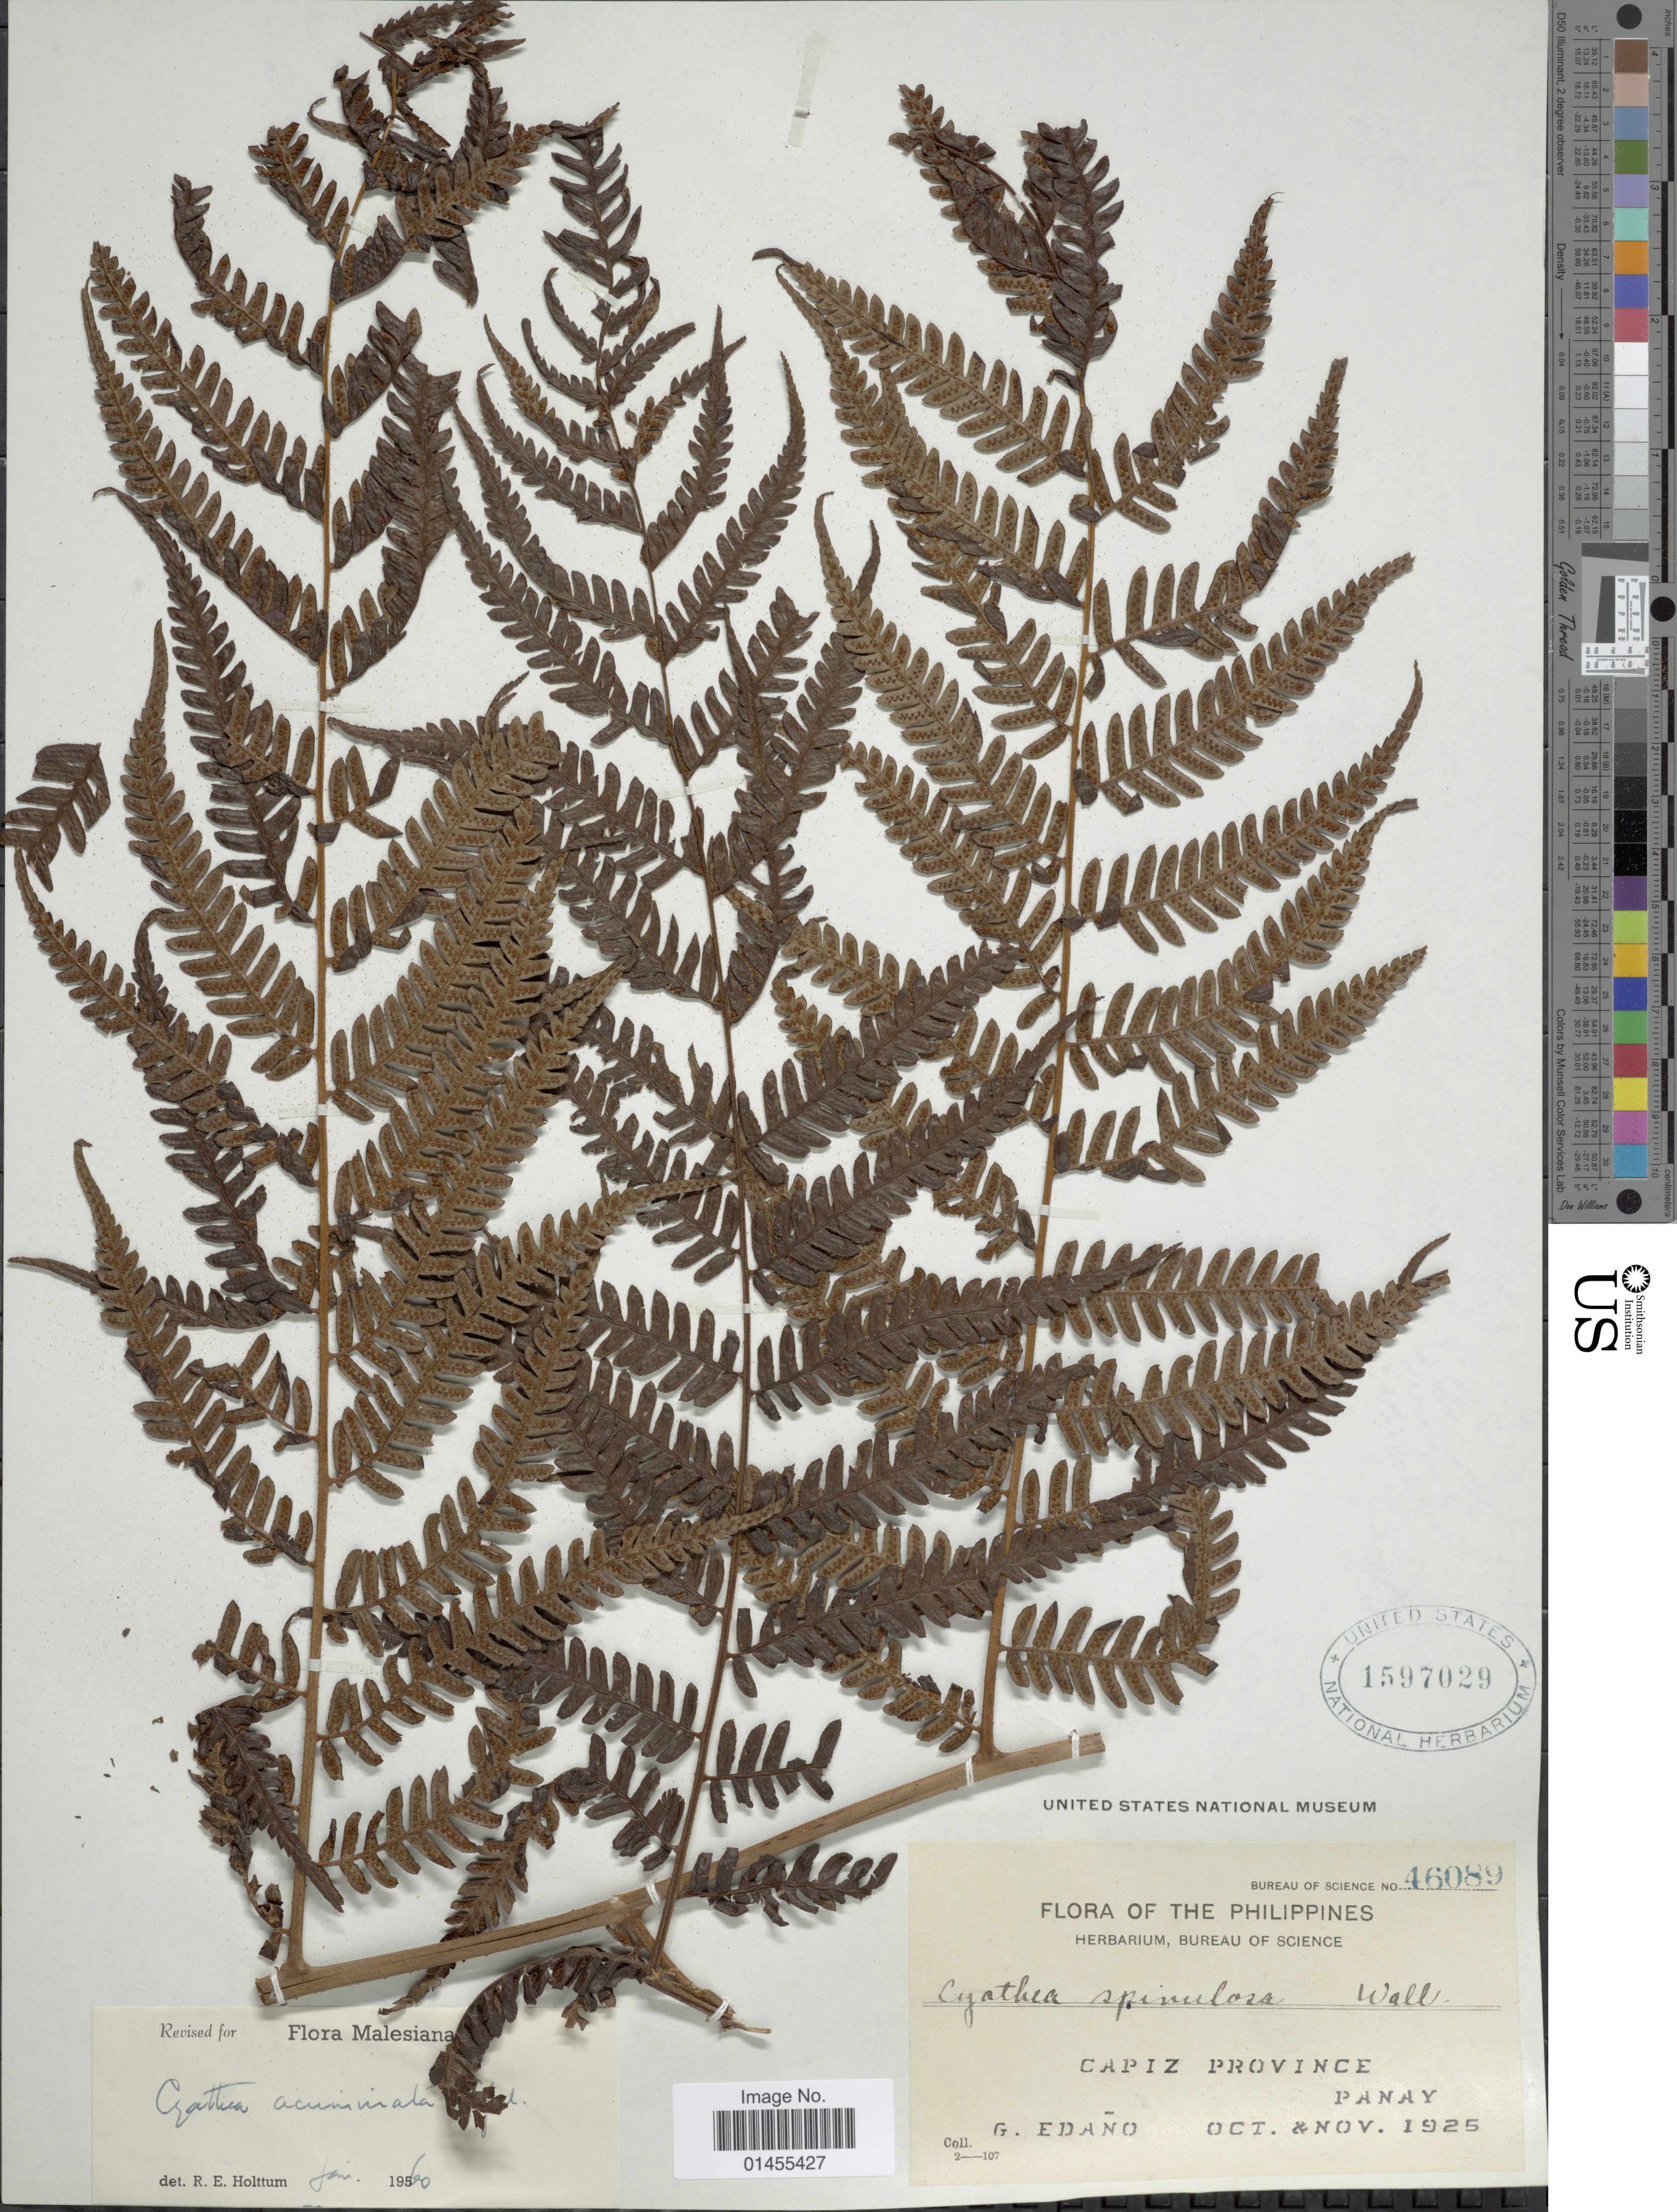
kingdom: Plantae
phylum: Tracheophyta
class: Polypodiopsida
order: Cyatheales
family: Cyatheaceae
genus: Alsophila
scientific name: Alsophila acuminata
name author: (Copel.) R.M. Tryon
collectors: G. Edaño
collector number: Bureau of Science 46089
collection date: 1925-10/1925-11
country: Philippines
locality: Capiz Province, Panay.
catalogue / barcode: US 1597029